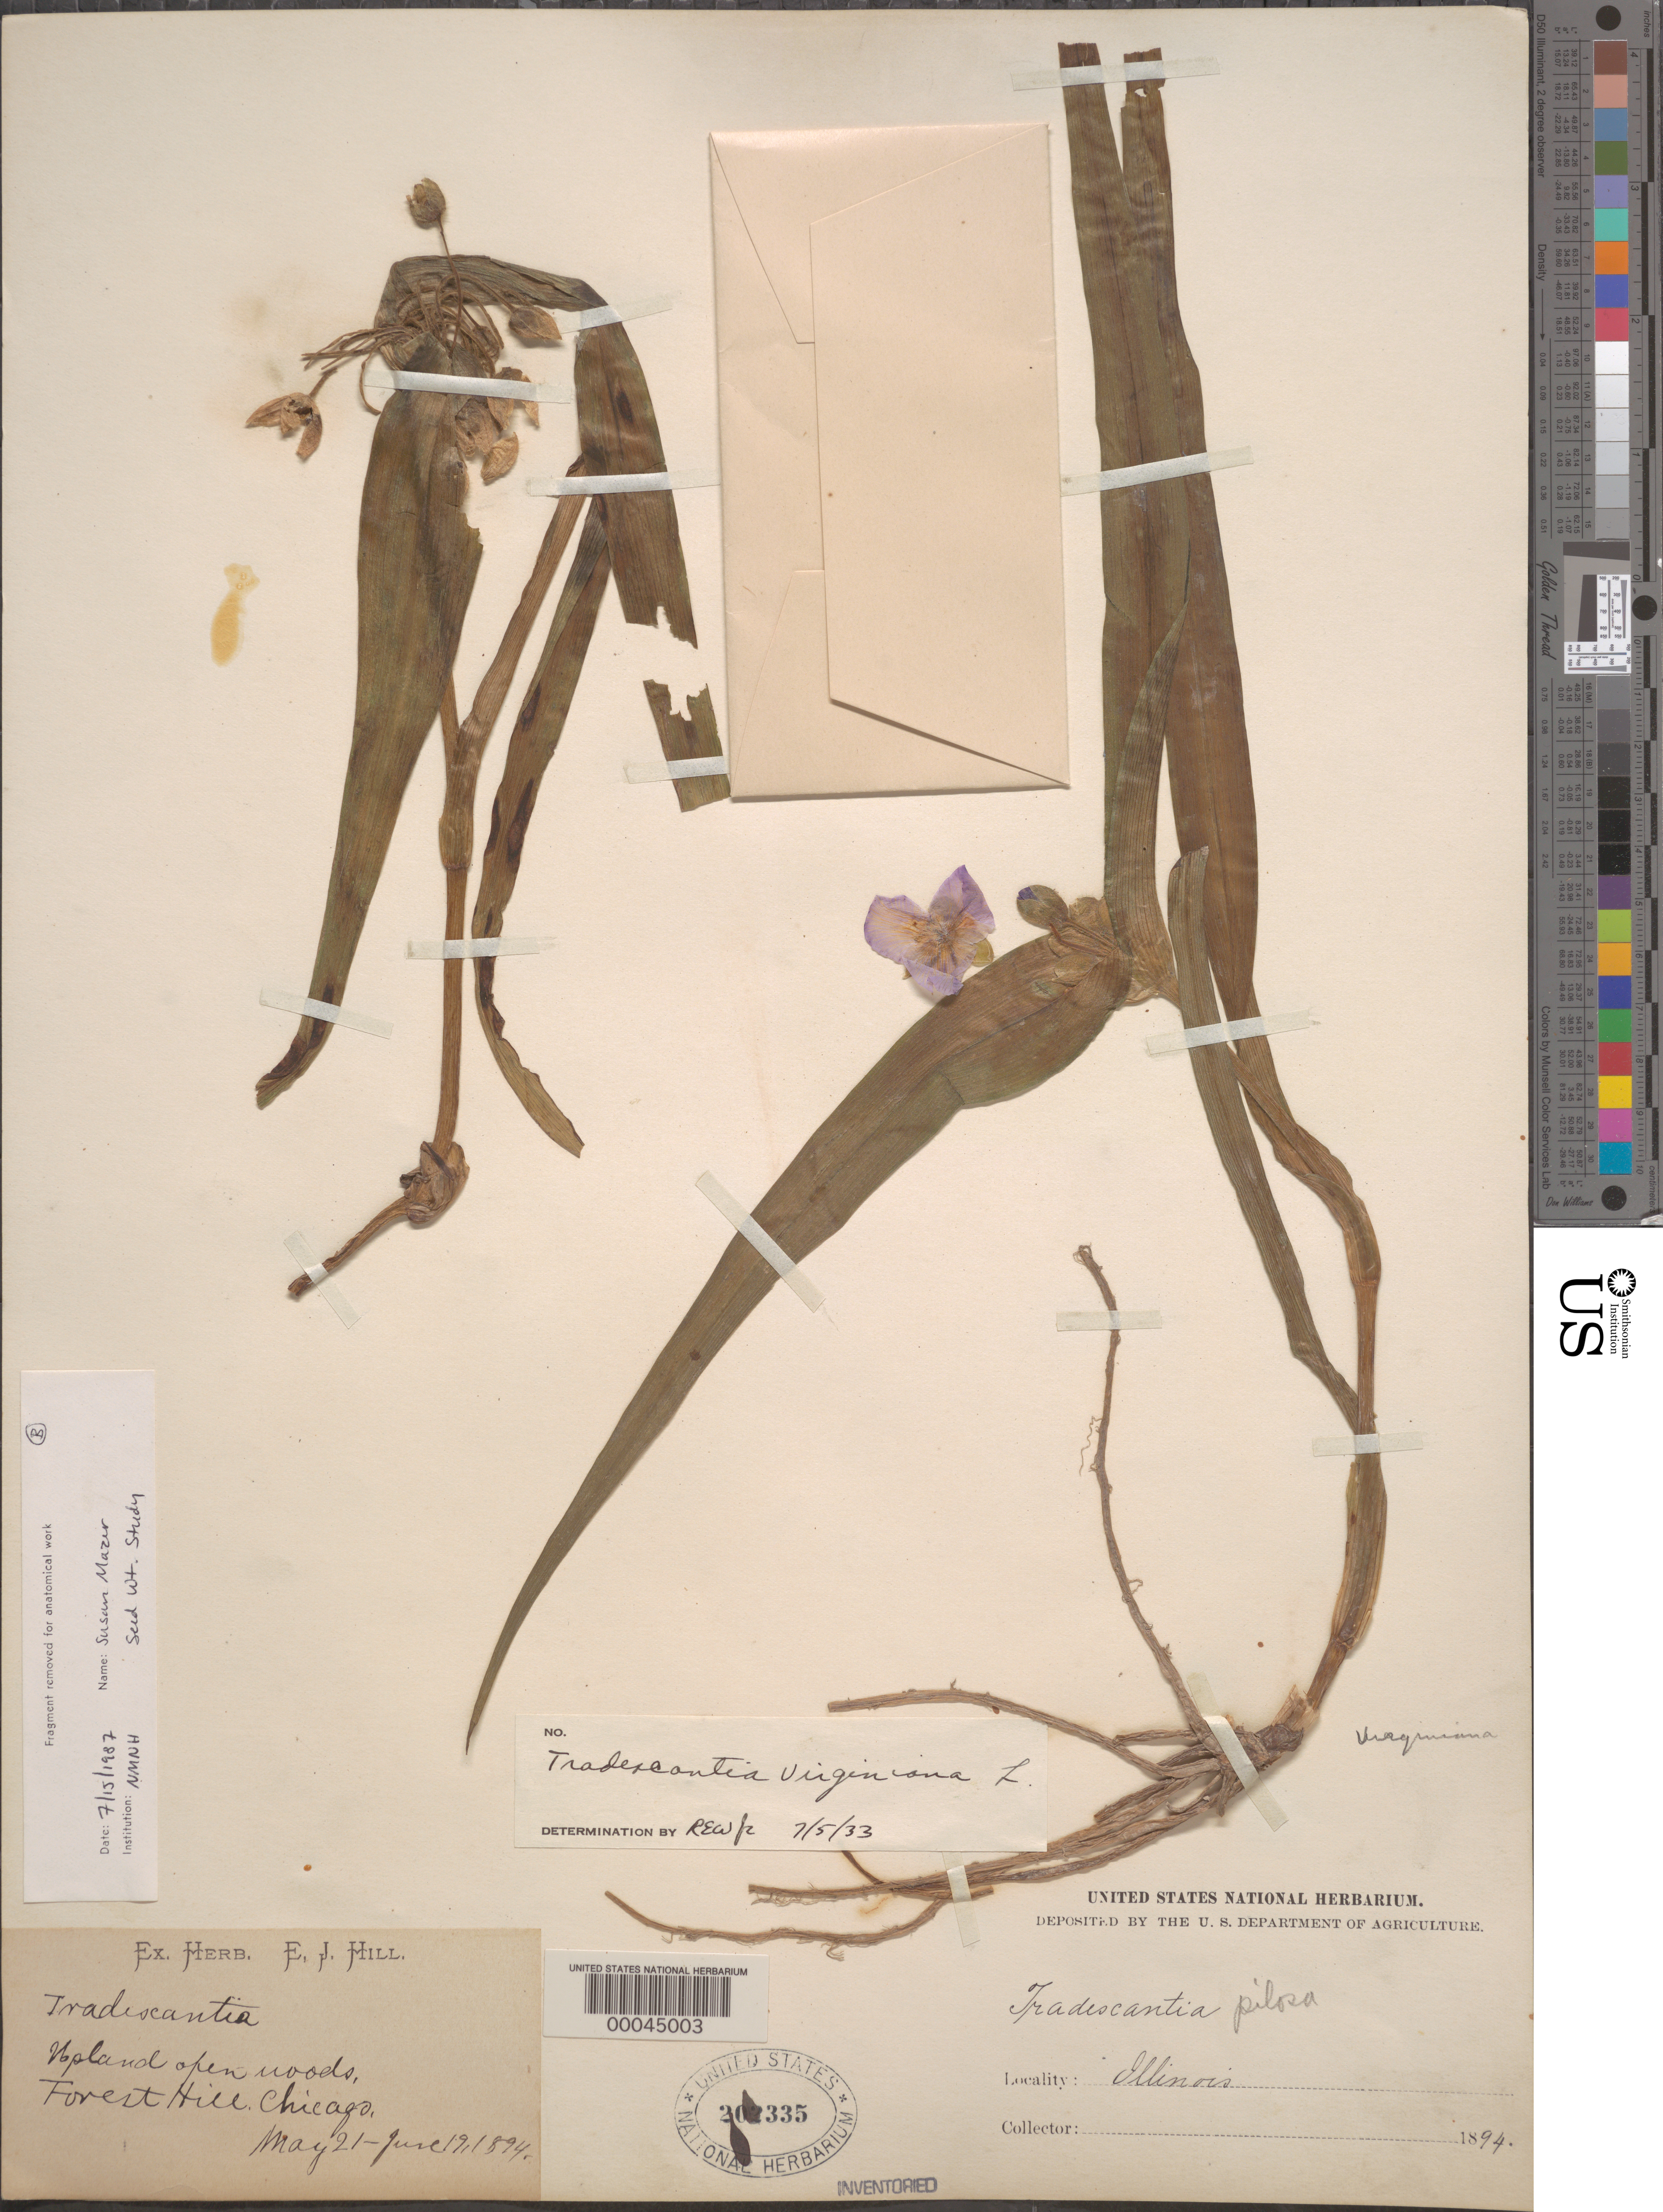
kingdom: Plantae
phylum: Tracheophyta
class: Liliopsida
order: Commelinales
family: Commelinaceae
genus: Tradescantia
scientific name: Tradescantia virginiana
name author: L.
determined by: Woodson, R. E., Jr.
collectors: E. J. Hill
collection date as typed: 21 May 1894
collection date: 1894-05-21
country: United States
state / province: Illinois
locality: Forest hill chicago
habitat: Upland open woods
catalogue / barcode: US 202335